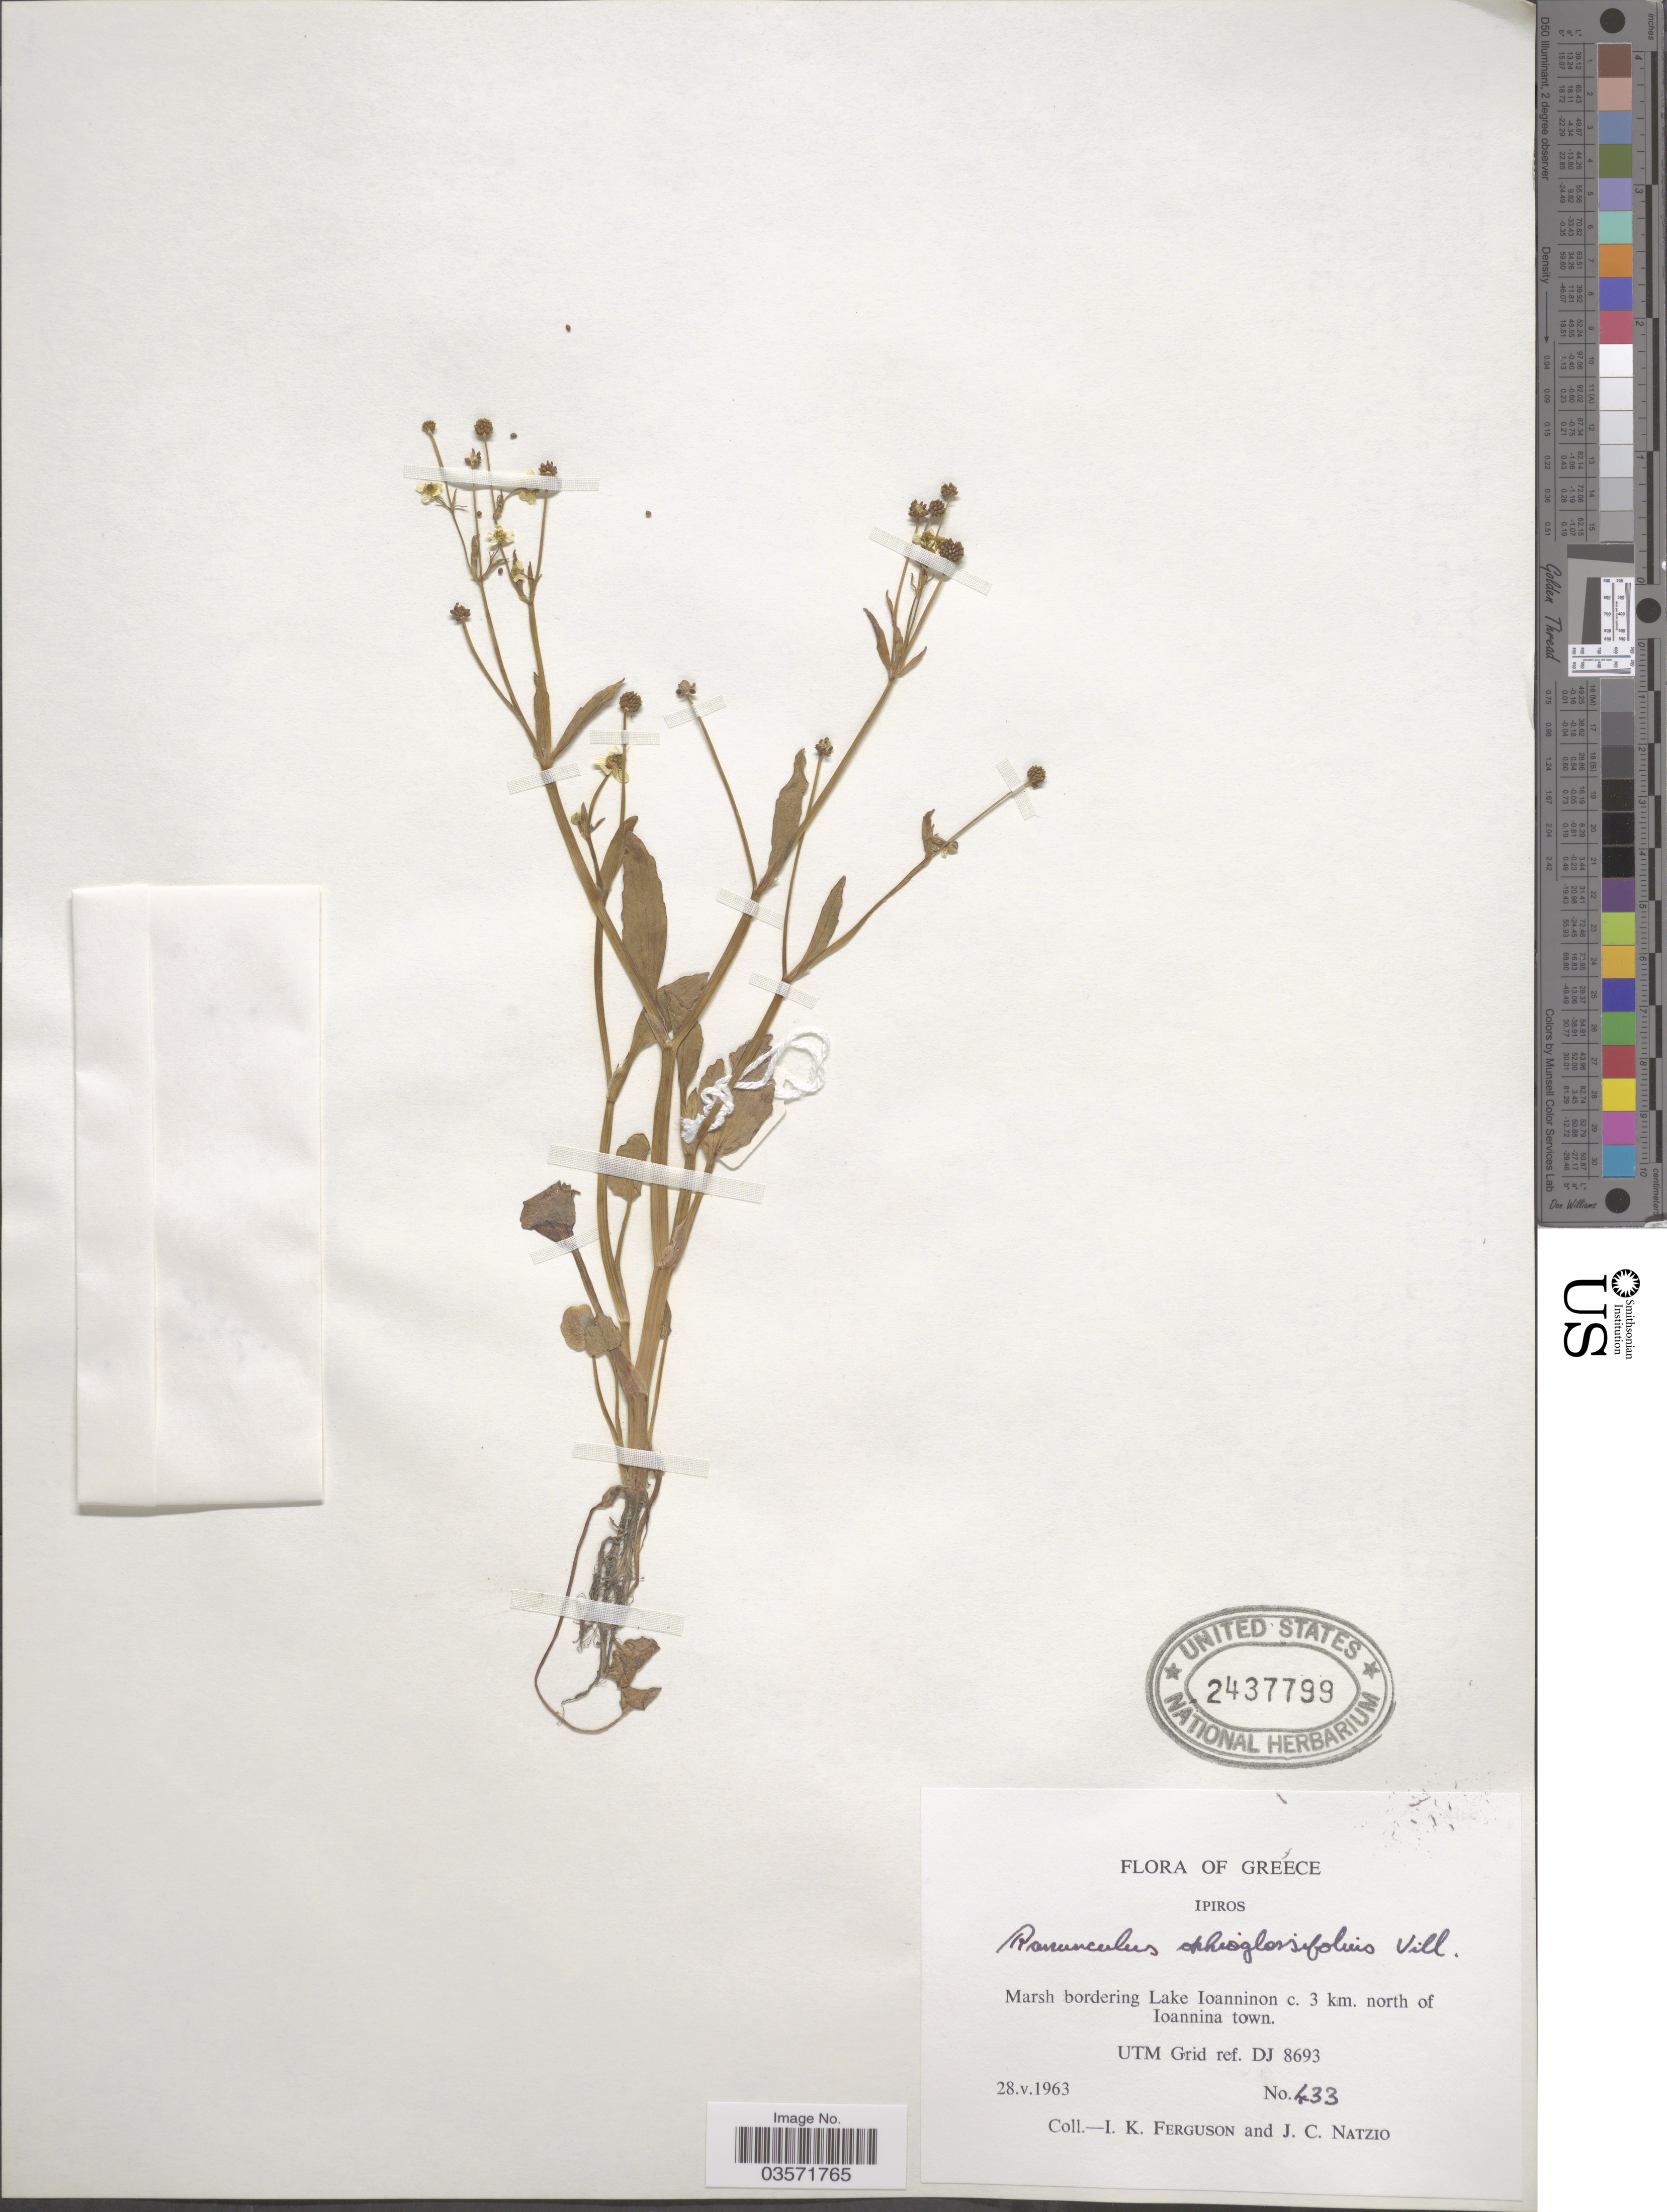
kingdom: Plantae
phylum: Tracheophyta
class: Magnoliopsida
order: Ranunculales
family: Ranunculaceae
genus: Ranunculus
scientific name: Ranunculus ophioglossifolius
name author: Vill.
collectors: I. K. Ferguson & J. Natzio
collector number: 433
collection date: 1963-05-28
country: Greece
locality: Ipiros. Marsh bordering Lake Ioanninon c. 3 km. north of Ioannina town. UTM Grid ref. DJ 8693.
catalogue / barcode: US 2437799